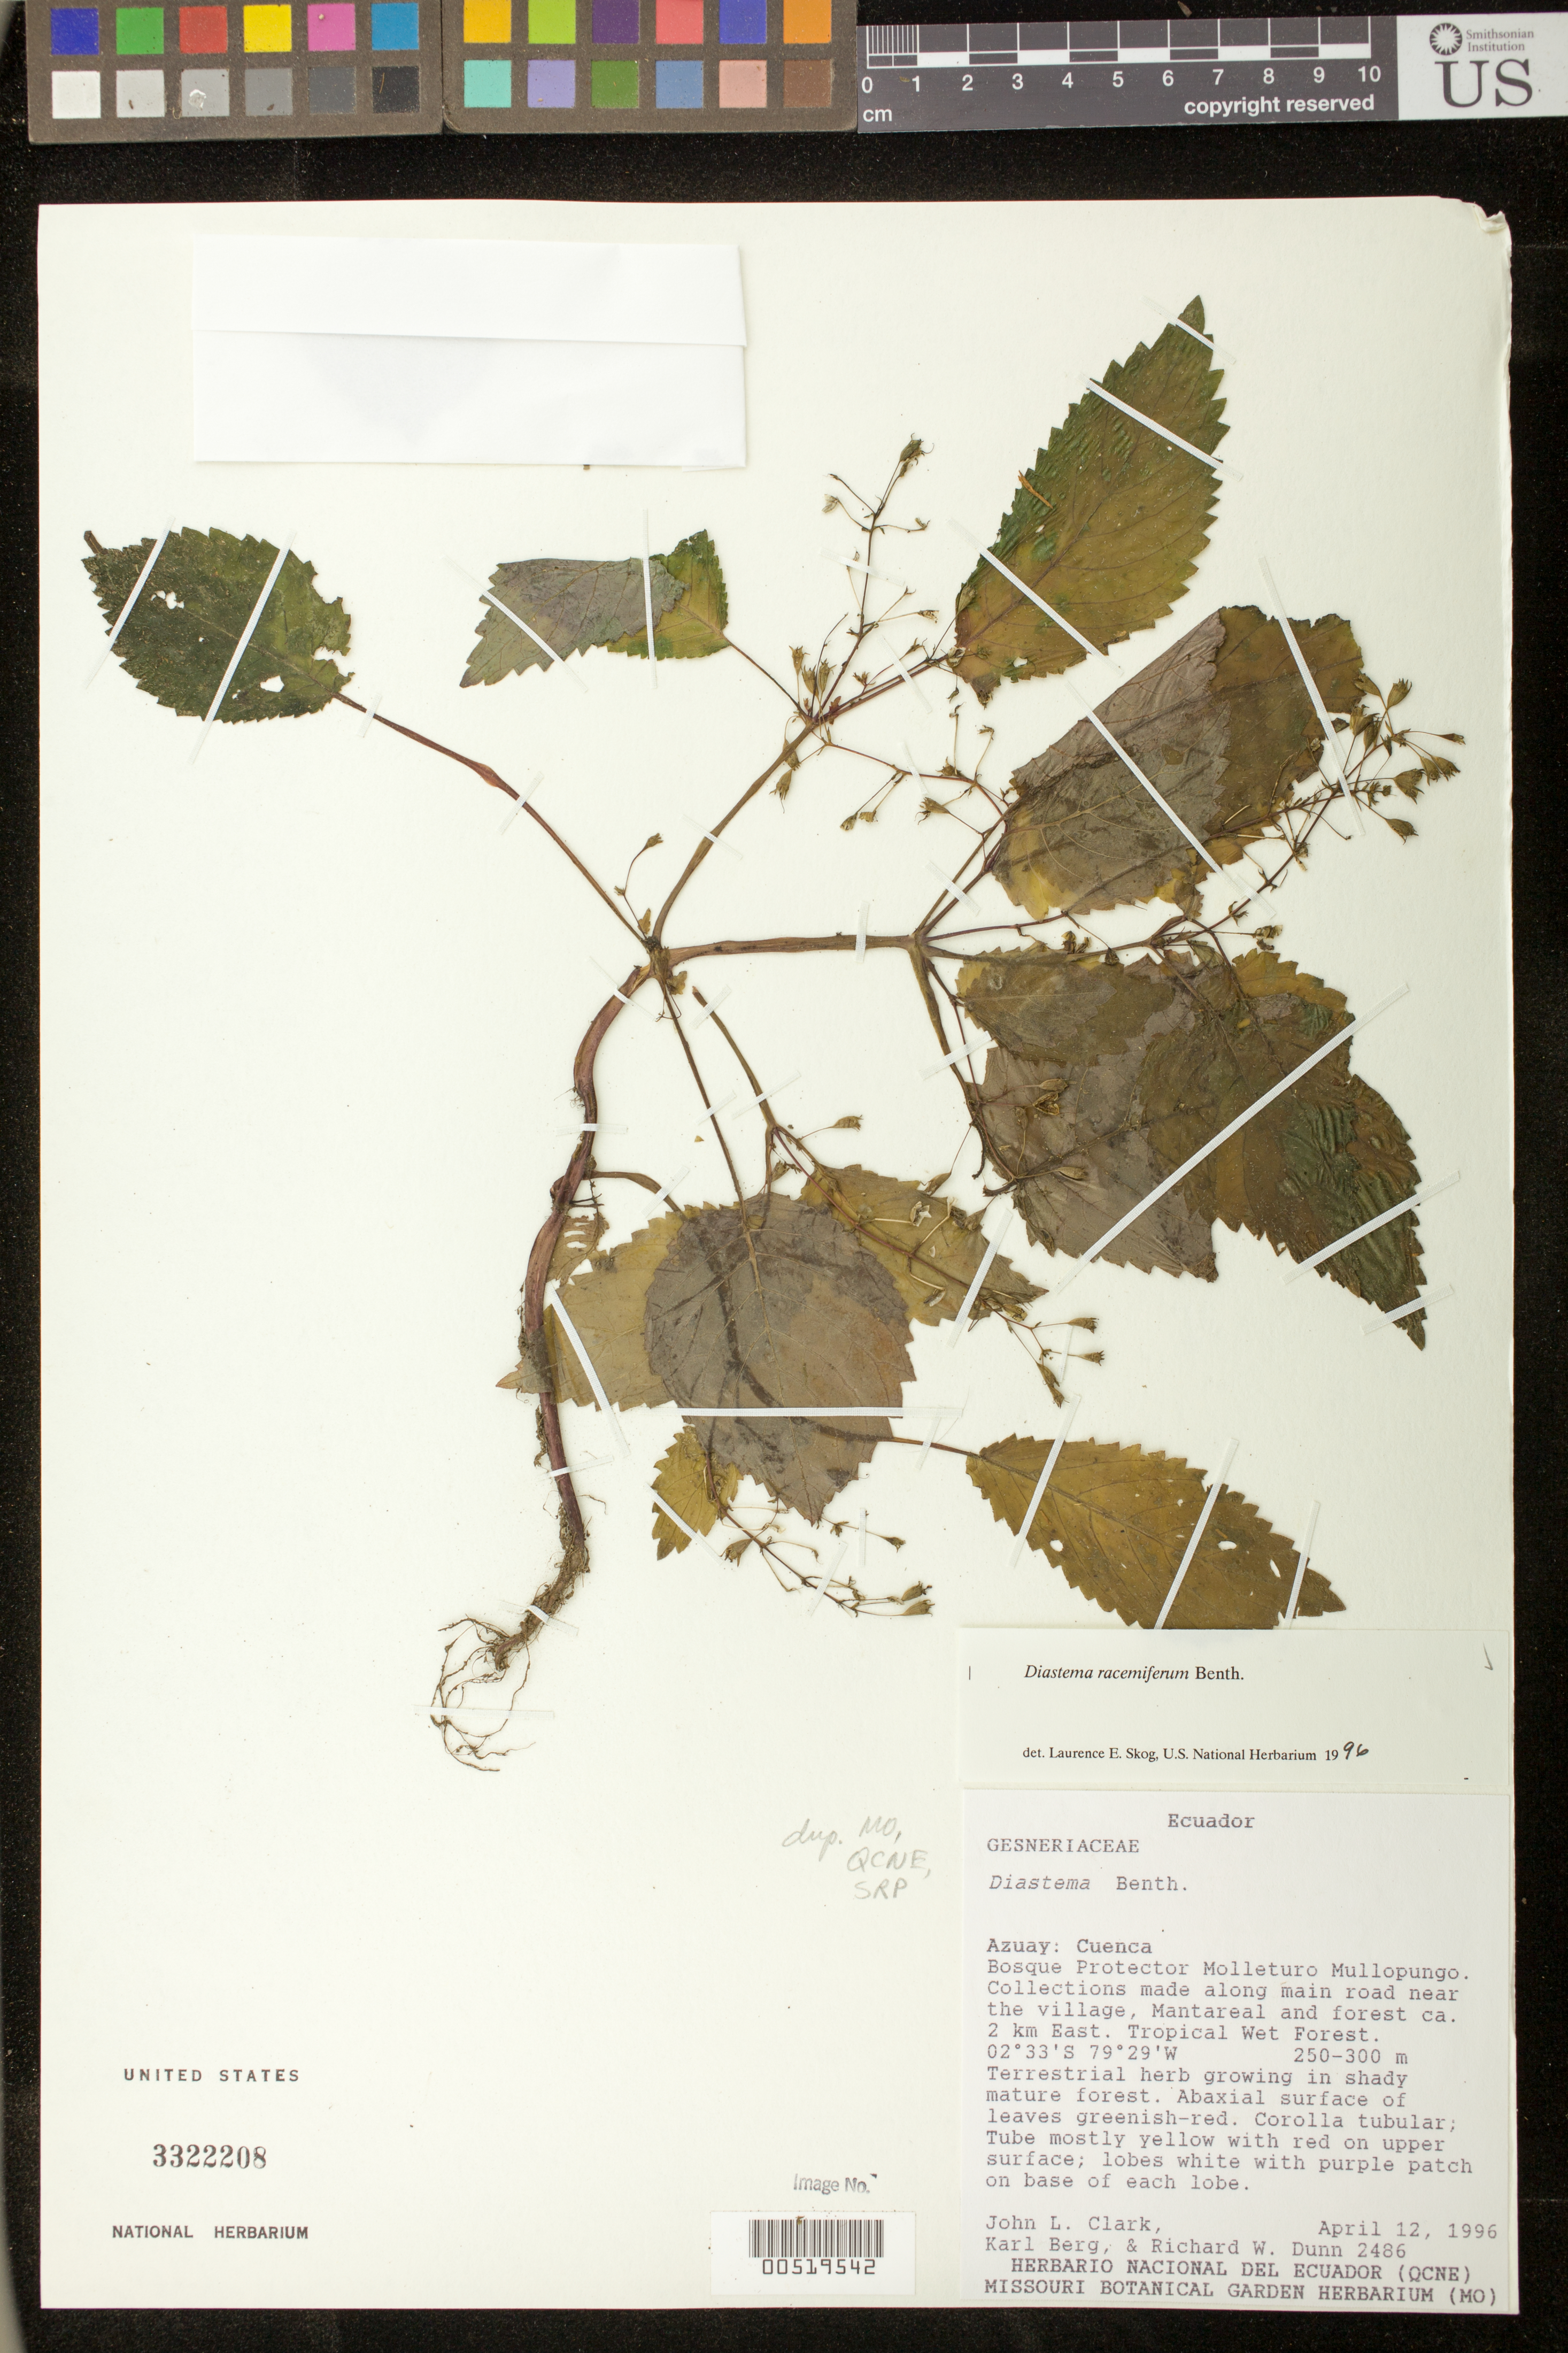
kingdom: Plantae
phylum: Tracheophyta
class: Magnoliopsida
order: Lamiales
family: Gesneriaceae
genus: Diastema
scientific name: Diastema racemiferum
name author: Benth.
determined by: Skog, Laurence E.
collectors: J. L. Clark, K. Berg & R. Dunn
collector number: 2486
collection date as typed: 12 Apr 1996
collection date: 1996-04-12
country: Ecuador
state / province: Azuay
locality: Cuenca: Bosque Protector Molleturo Mullopungo, along main road near the village, Mantareal and forest ca. 2 km E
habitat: Tropical wet forest; growing in shady mature forest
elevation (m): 250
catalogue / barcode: US 3322208